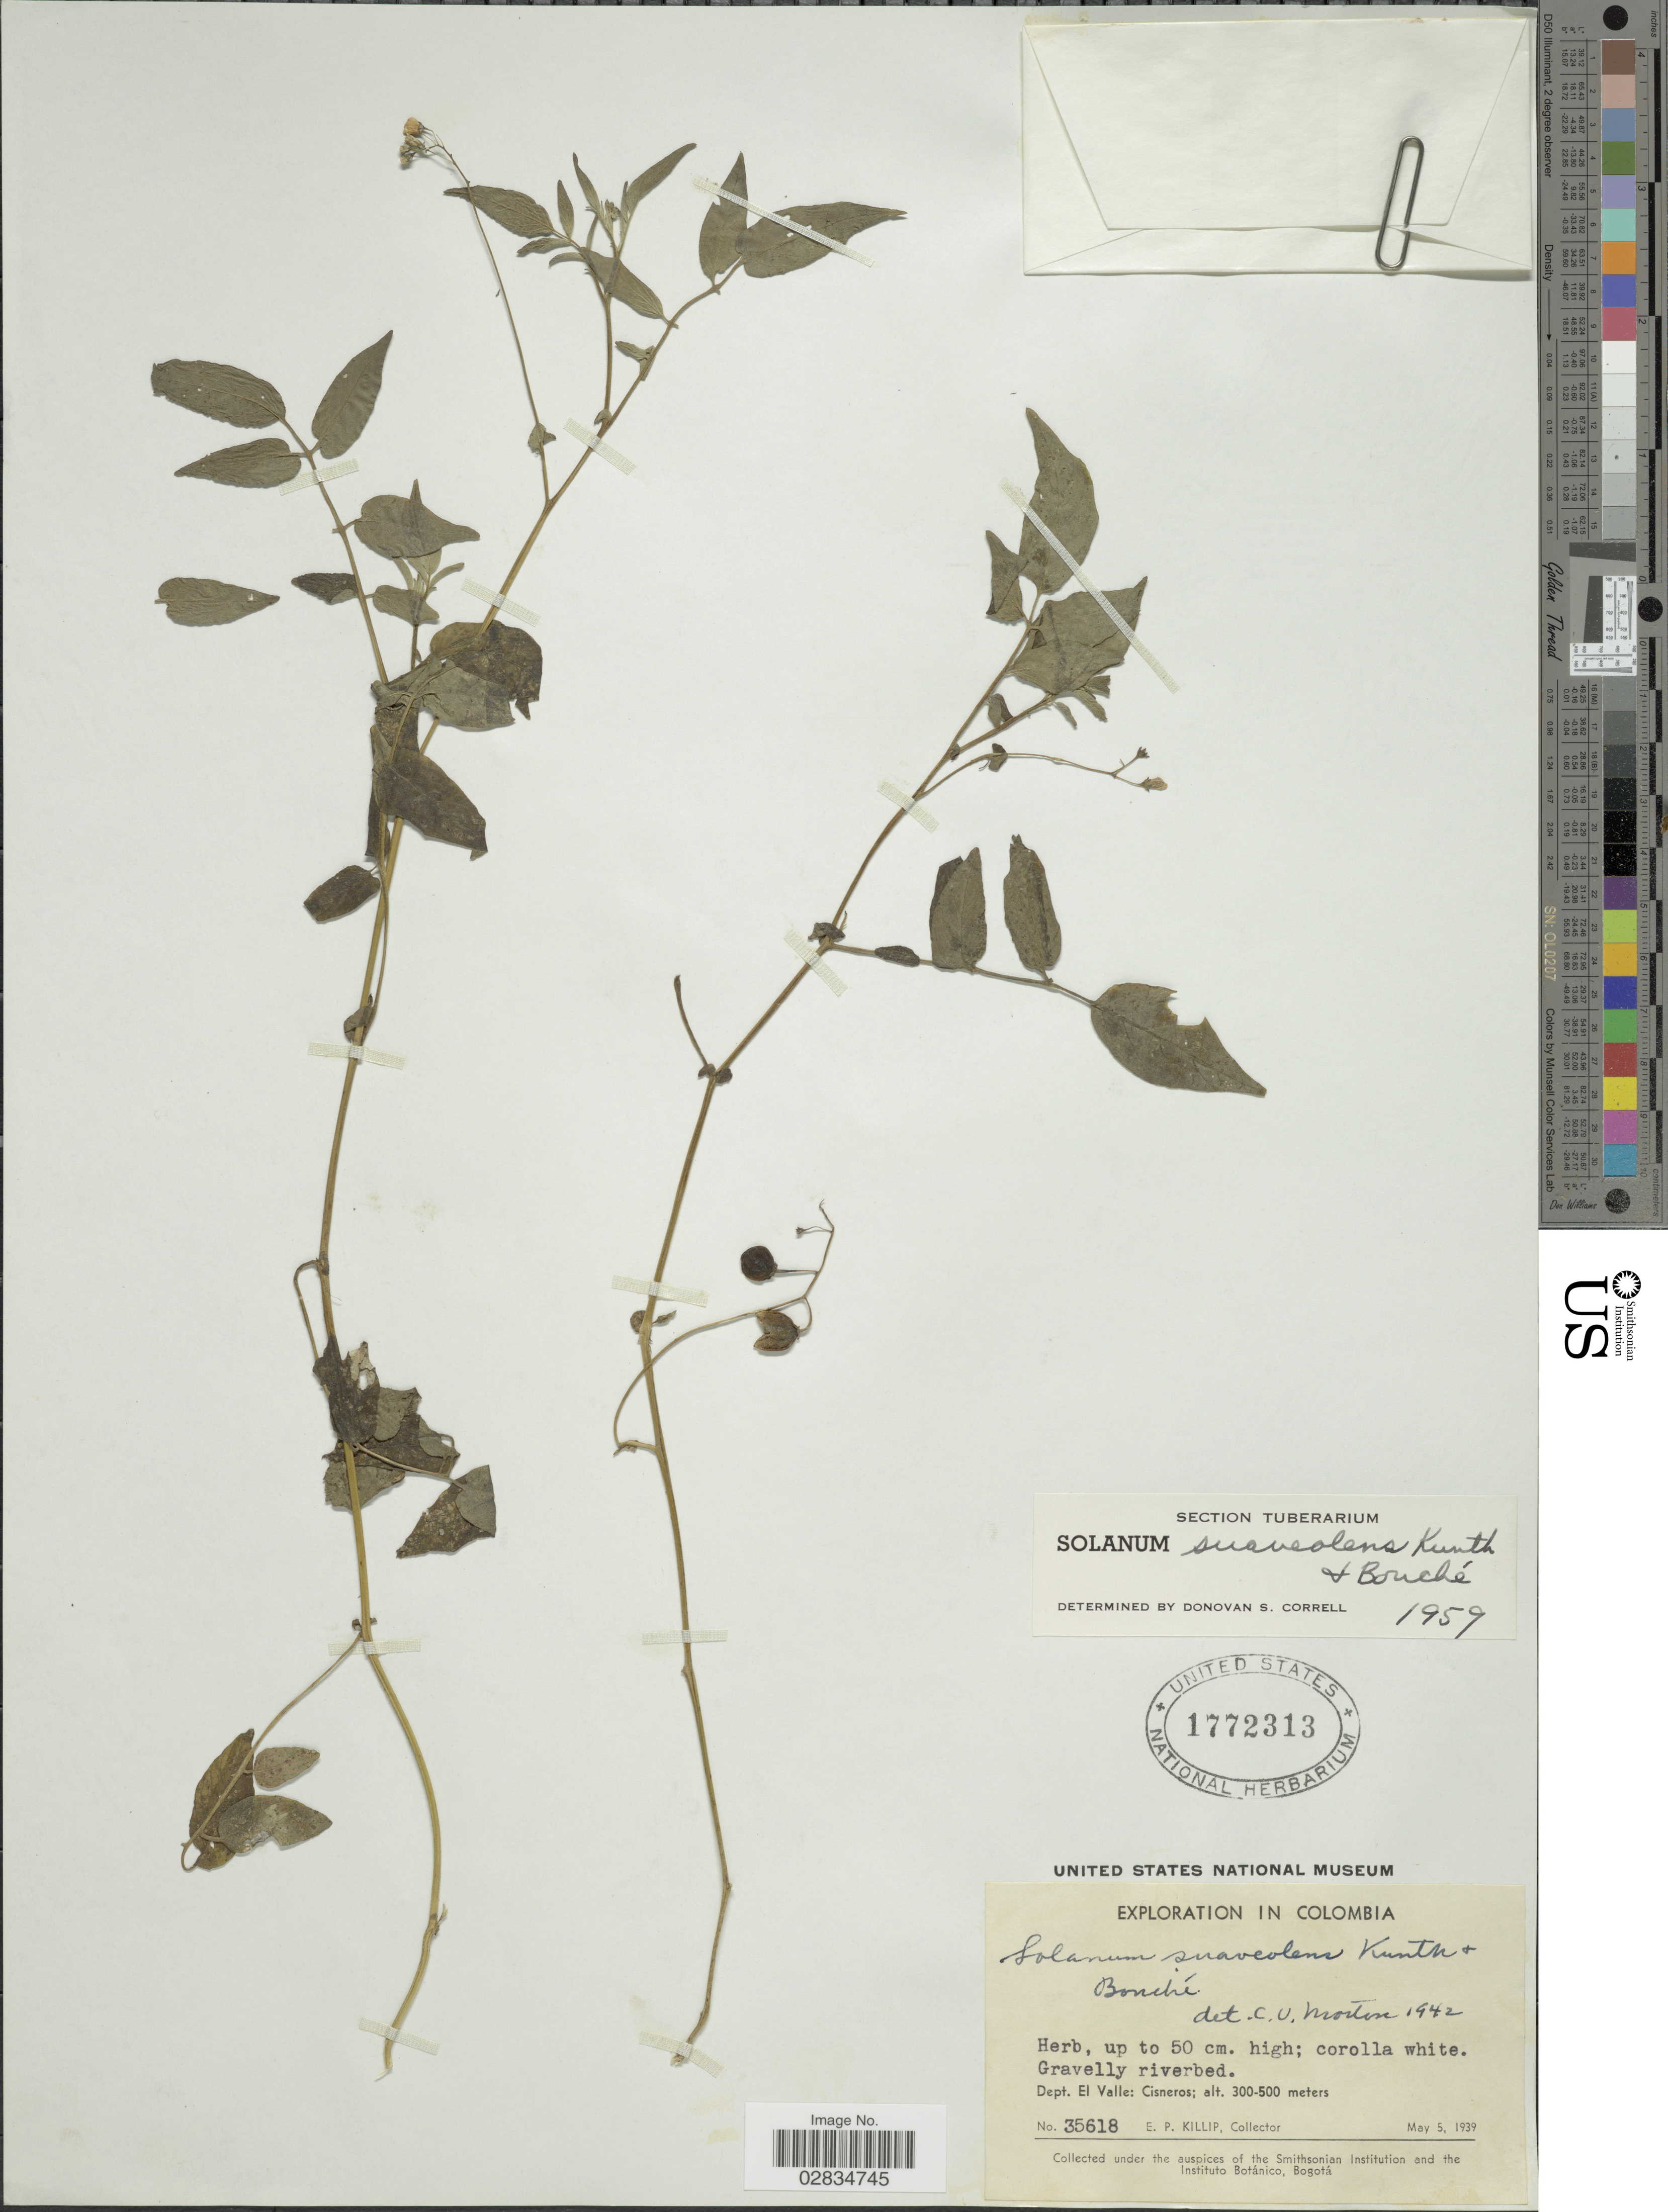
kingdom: Plantae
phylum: Tracheophyta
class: Magnoliopsida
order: Solanales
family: Solanaceae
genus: Solanum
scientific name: Solanum suaveolens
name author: Kunth & C.D. Bouché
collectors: E. P. Killip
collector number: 35618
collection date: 1939-05-05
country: Colombia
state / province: Valle del Cauca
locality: Dept. El Valle: Cisneros.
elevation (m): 300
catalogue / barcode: US 1772313